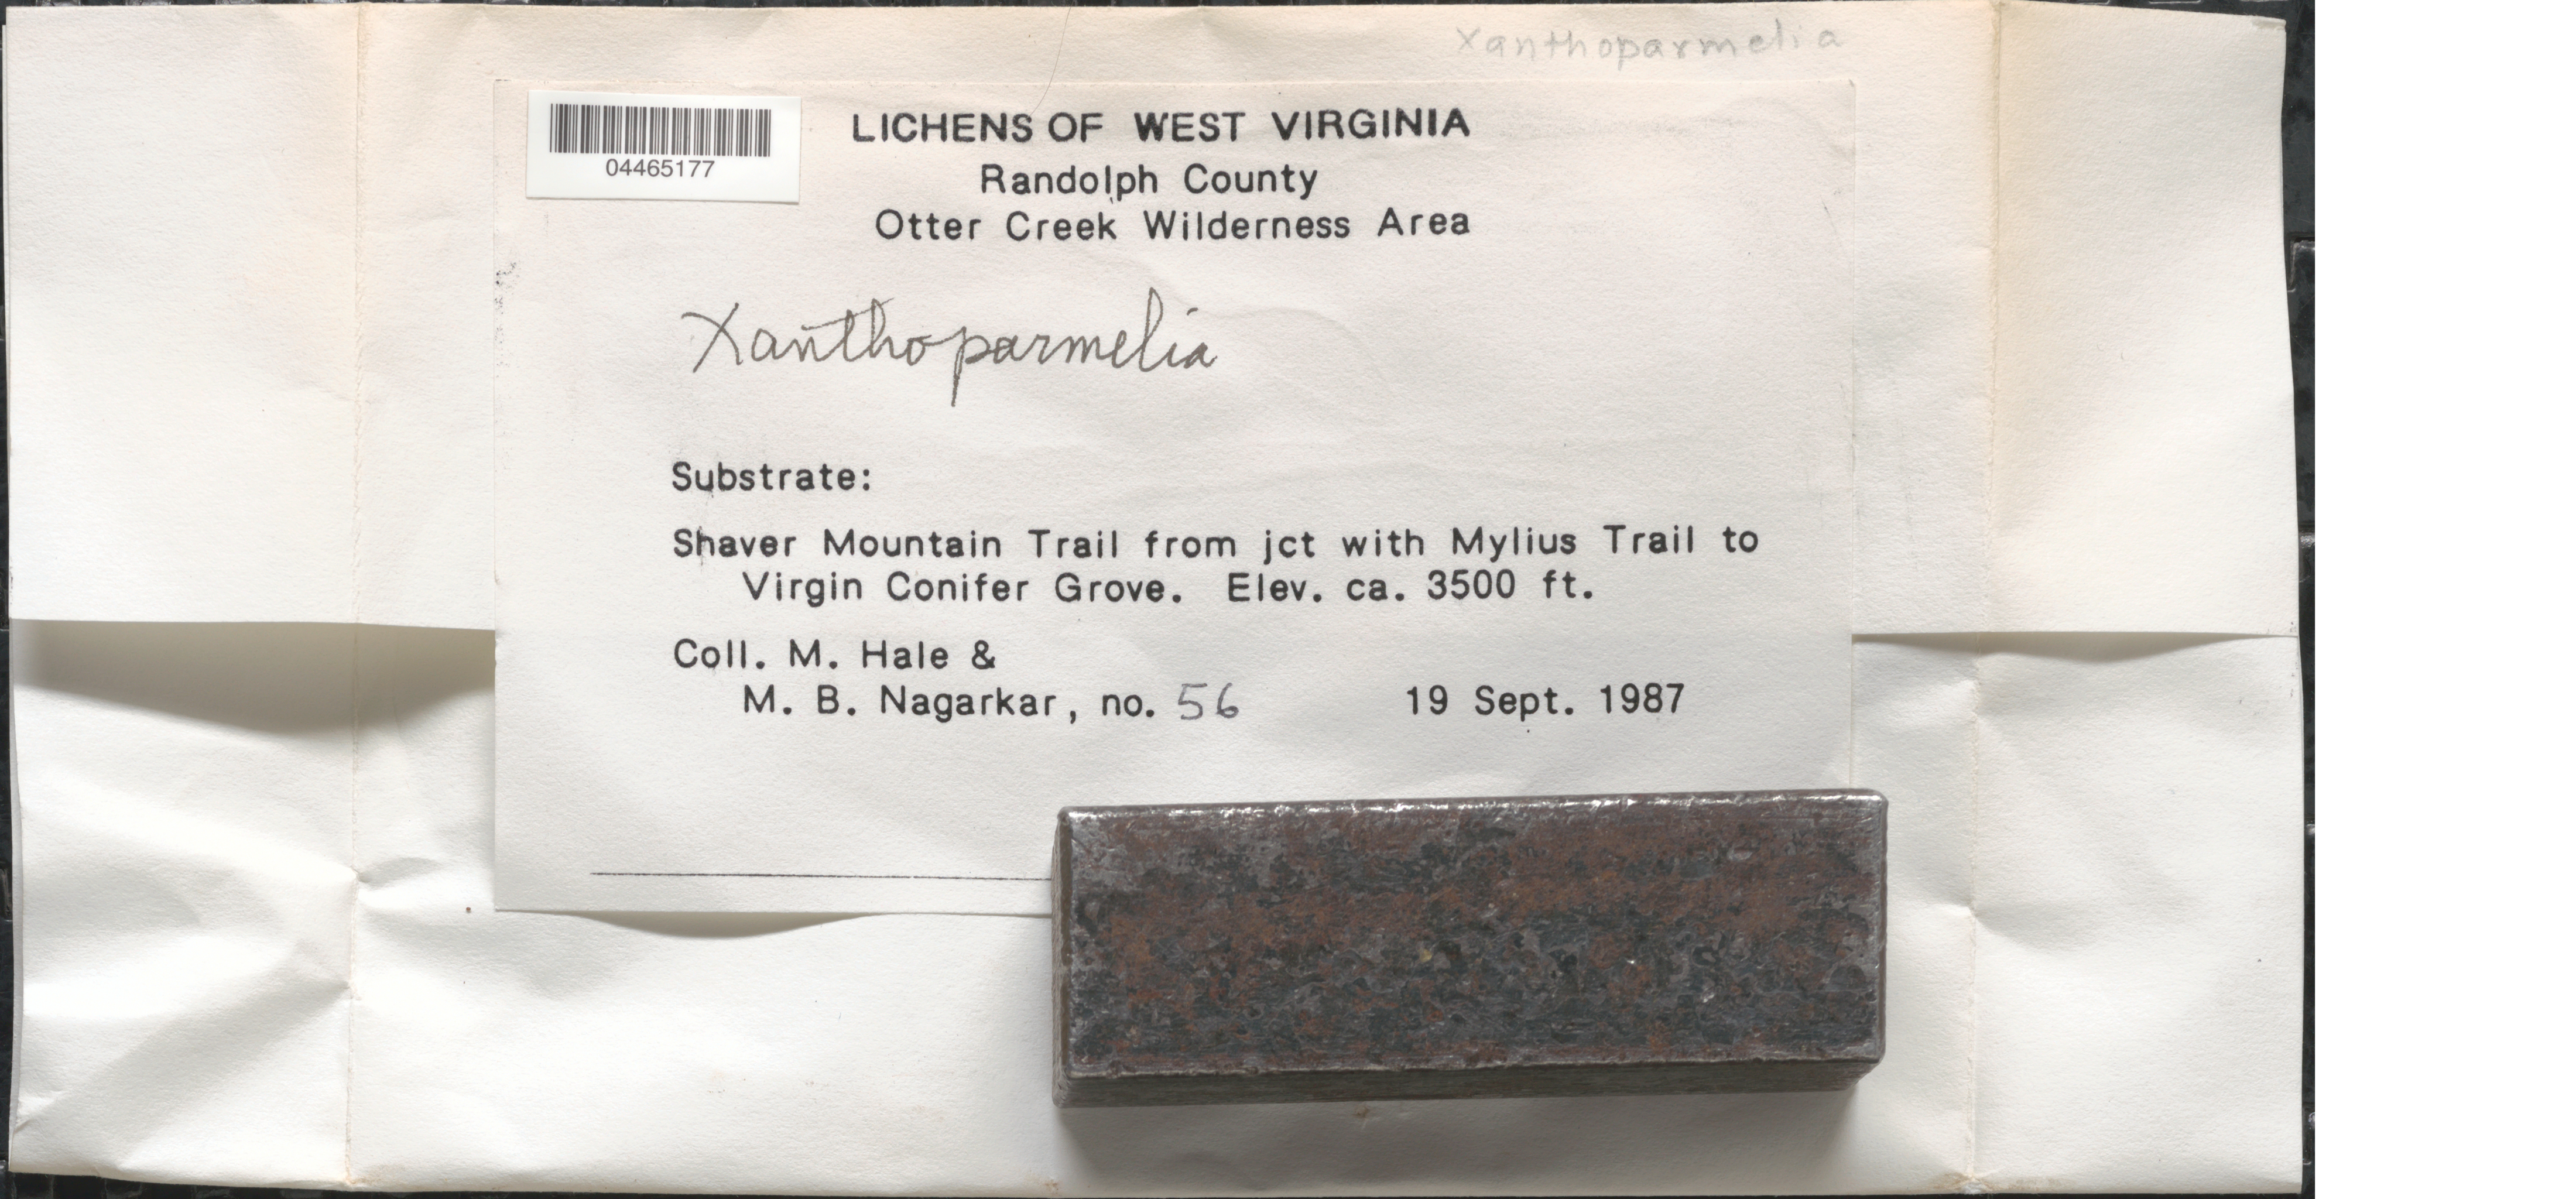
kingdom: Fungi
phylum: Ascomycota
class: Lecanoromycetes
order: Lecanorales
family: Parmeliaceae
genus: Xanthoparmelia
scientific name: Xanthoparmelia sp.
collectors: M. Hale & M. Nagarkar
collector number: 56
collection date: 1987-09-19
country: United States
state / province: West Virginia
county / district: Randolph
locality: Randolph County. Otter Creek Wilderness Area. Shaver Mountain Trail from jct with Mylius Trail to Virgin Conifer Grove.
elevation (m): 1067